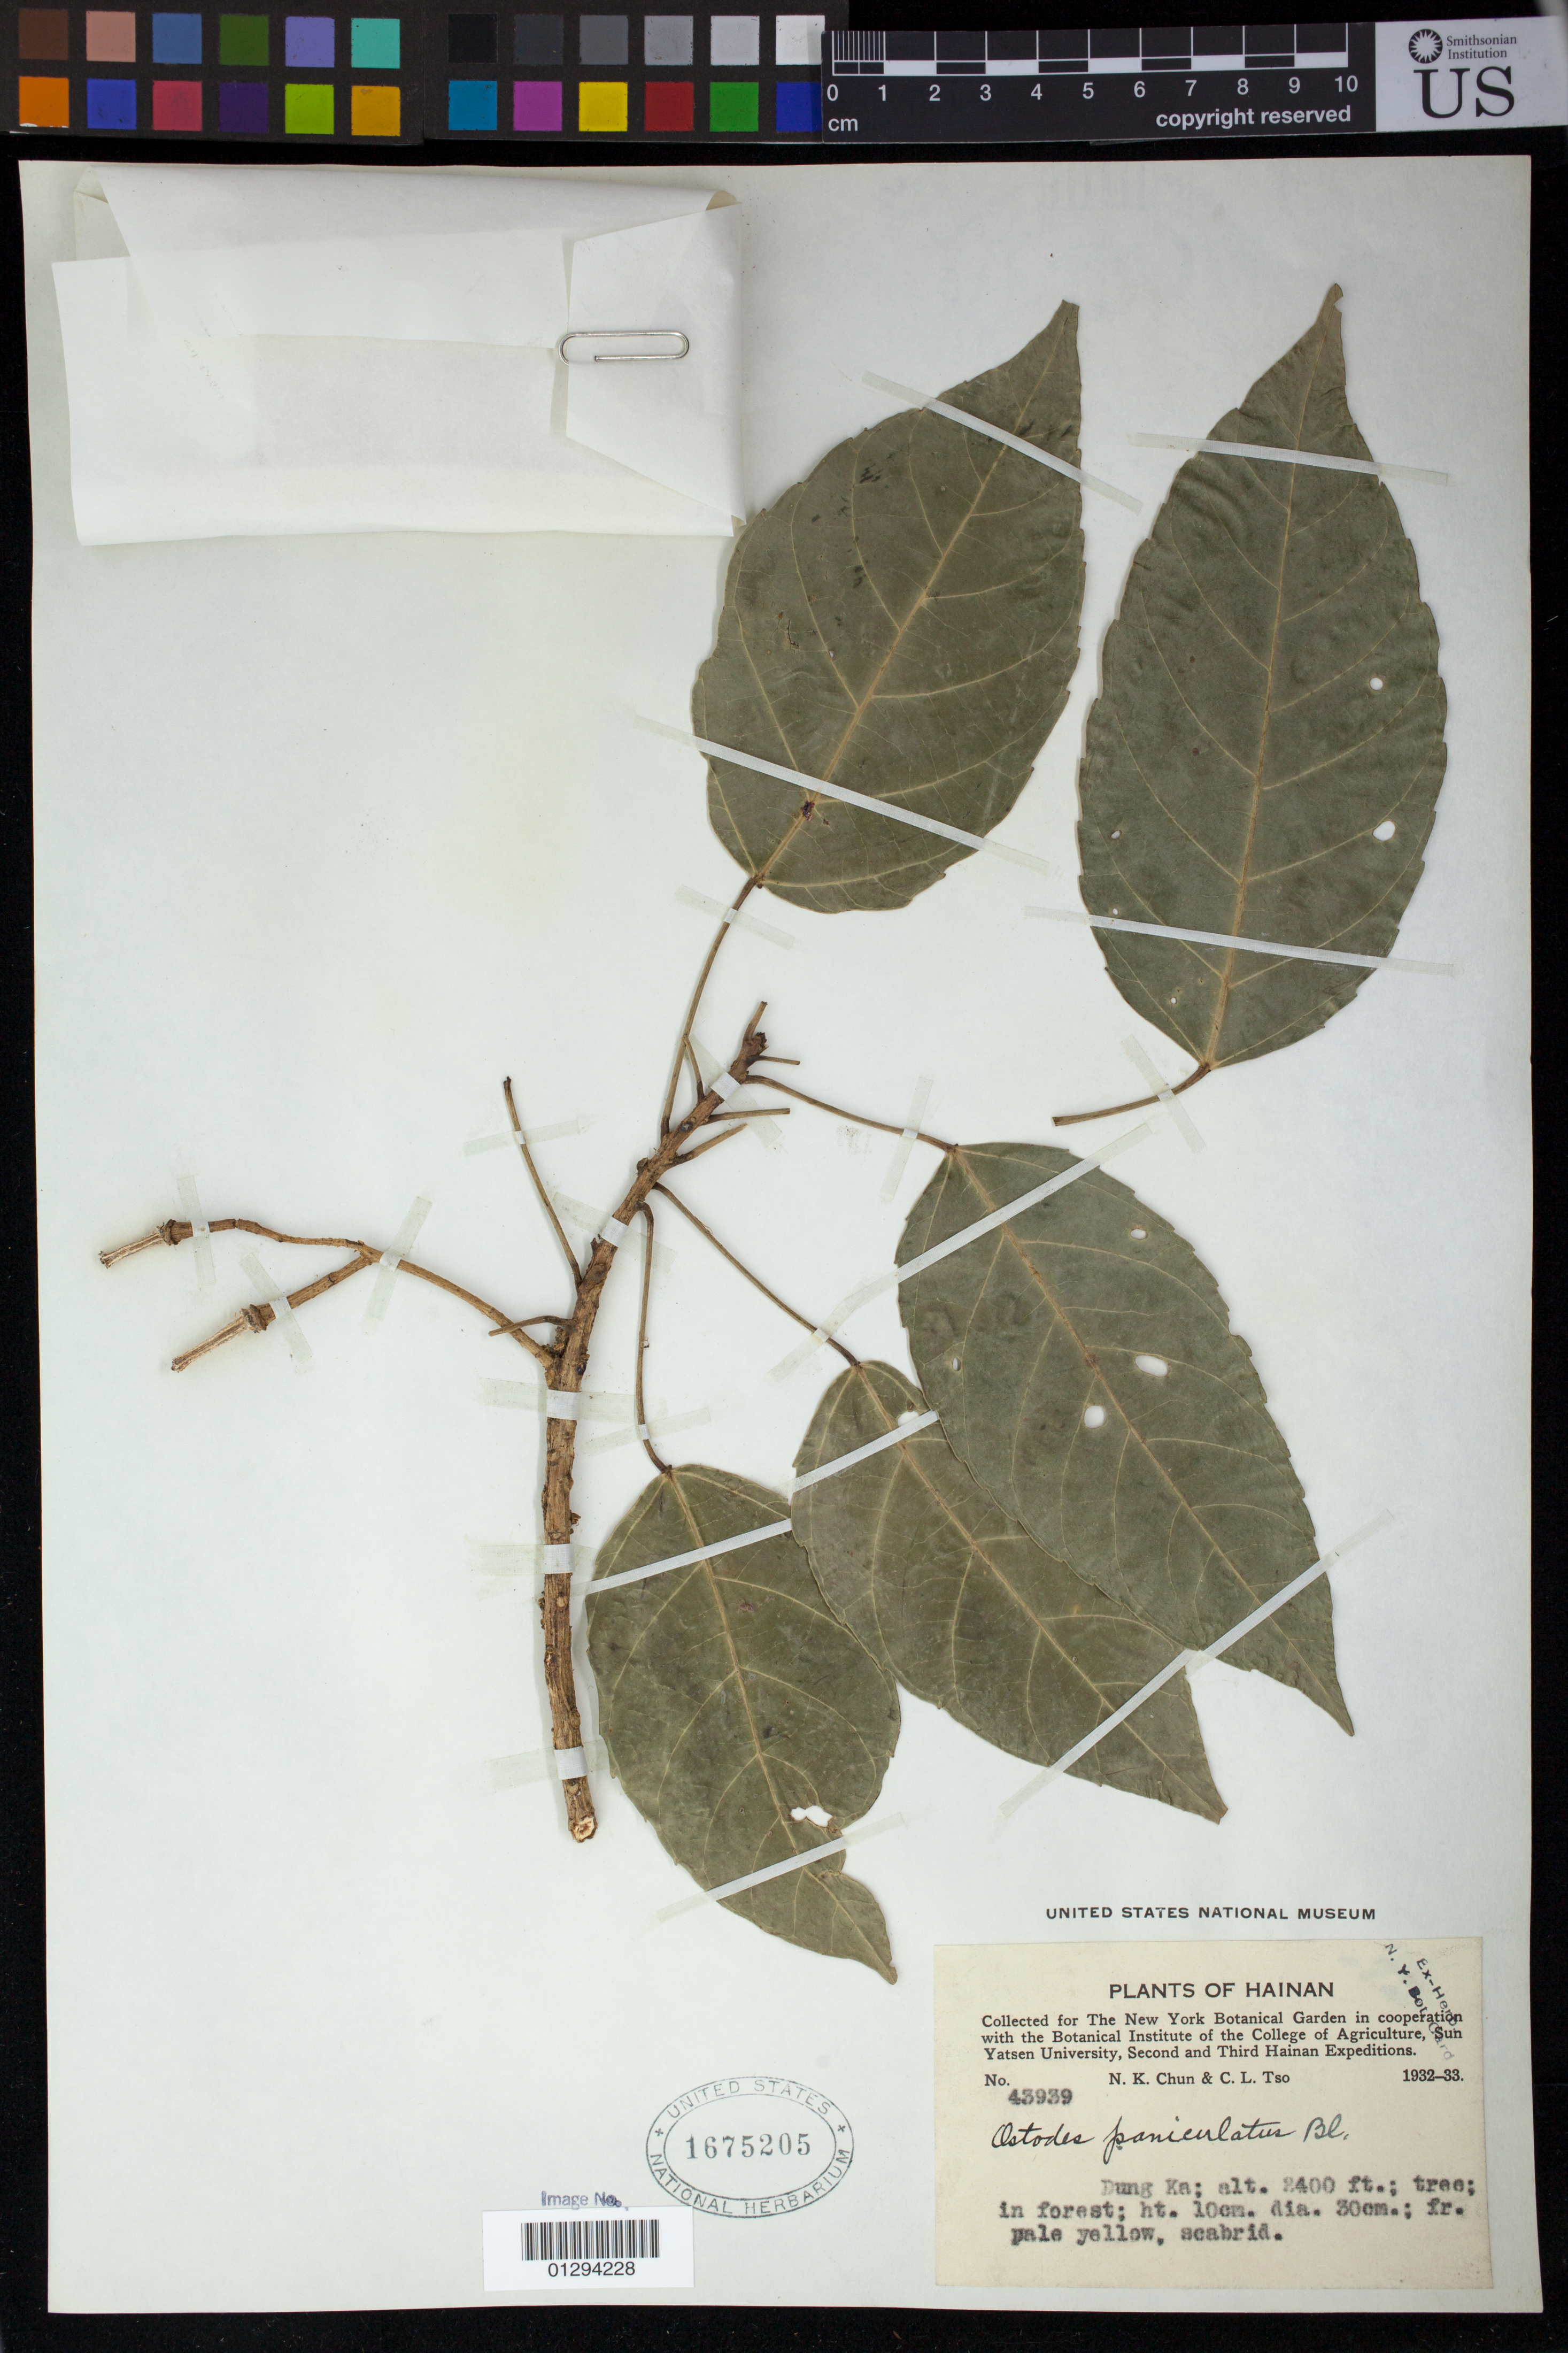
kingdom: Plantae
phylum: Tracheophyta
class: Magnoliopsida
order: Malpighiales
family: Euphorbiaceae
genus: Ostodes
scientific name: Ostodes paniculata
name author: Blume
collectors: N. K. Chun & C. Tso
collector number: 43939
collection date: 1932/1933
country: China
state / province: Hainan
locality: Dung Ka [Duncha]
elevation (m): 732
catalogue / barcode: US 1675205